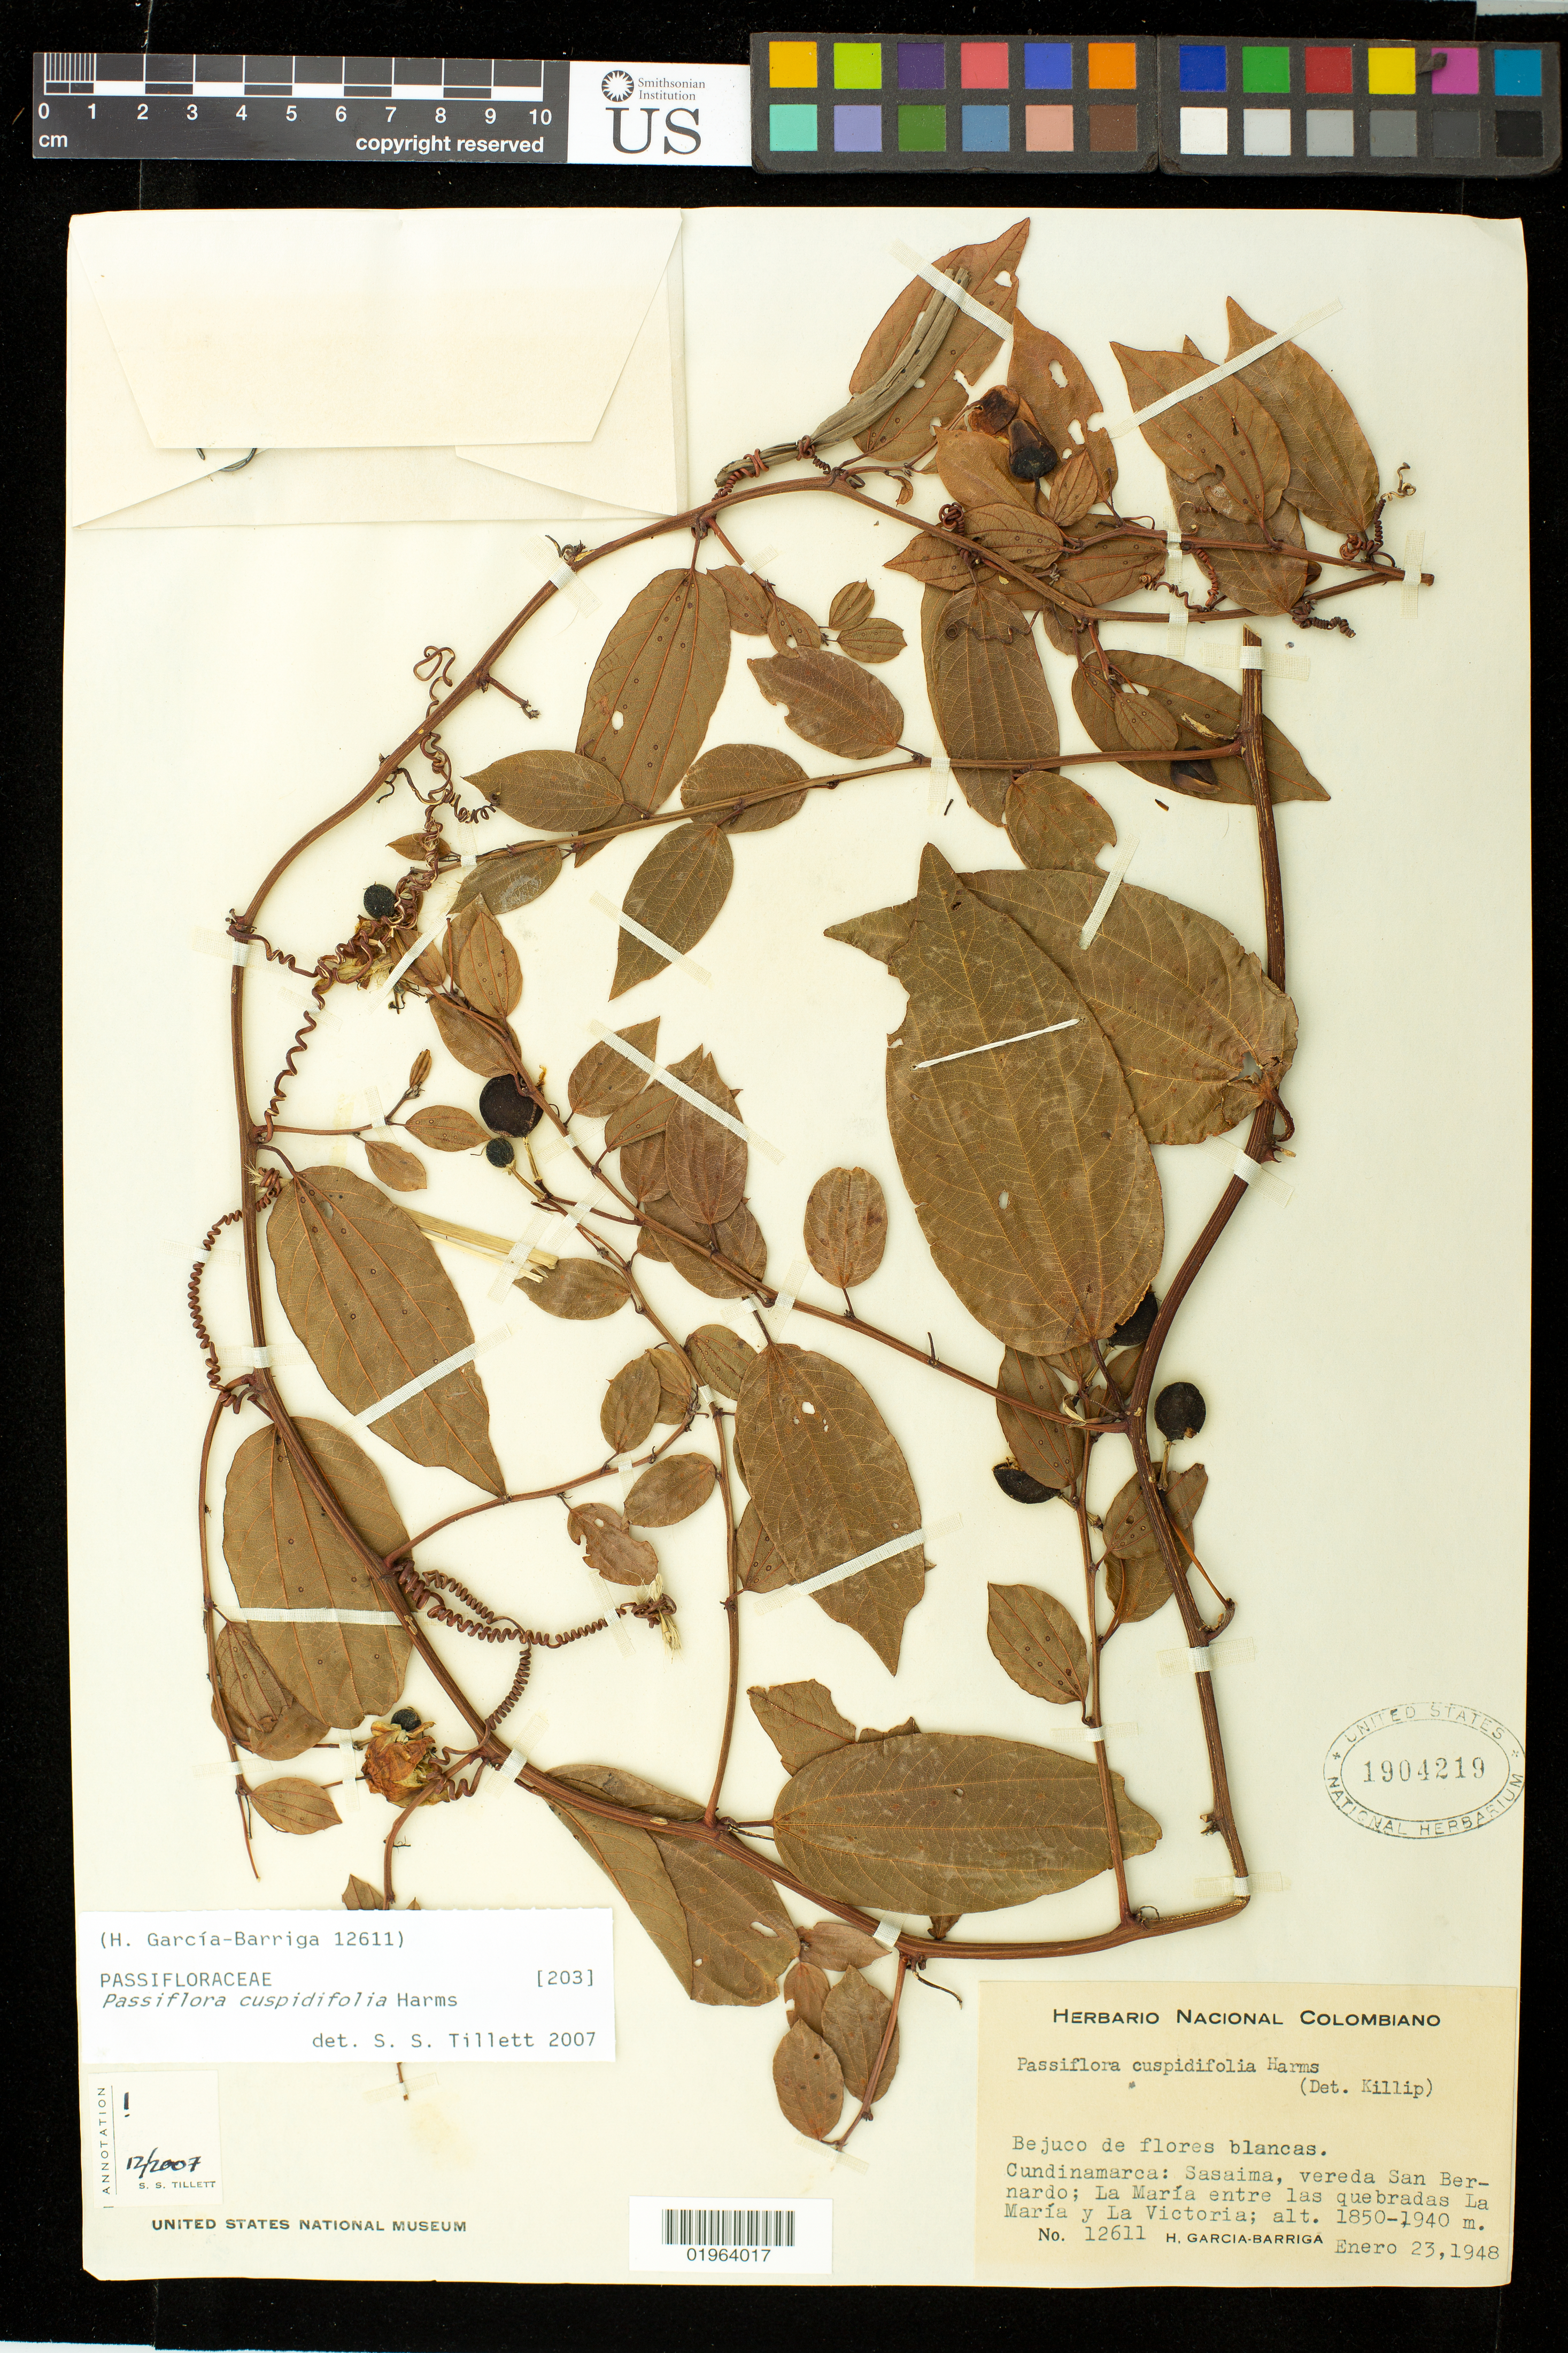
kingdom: Plantae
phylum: Tracheophyta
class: Magnoliopsida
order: Malpighiales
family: Passifloraceae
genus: Passiflora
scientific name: Passiflora cuspidifolia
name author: Harms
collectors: H. García Barriga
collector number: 12611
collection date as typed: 23 Jan 1948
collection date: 1948-01-23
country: Colombia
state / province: Cundinamarca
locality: Sasaima, San Bernardo path, La Maria between las quebradas La Maria and La Victoria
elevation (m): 1850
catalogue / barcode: US 1904219